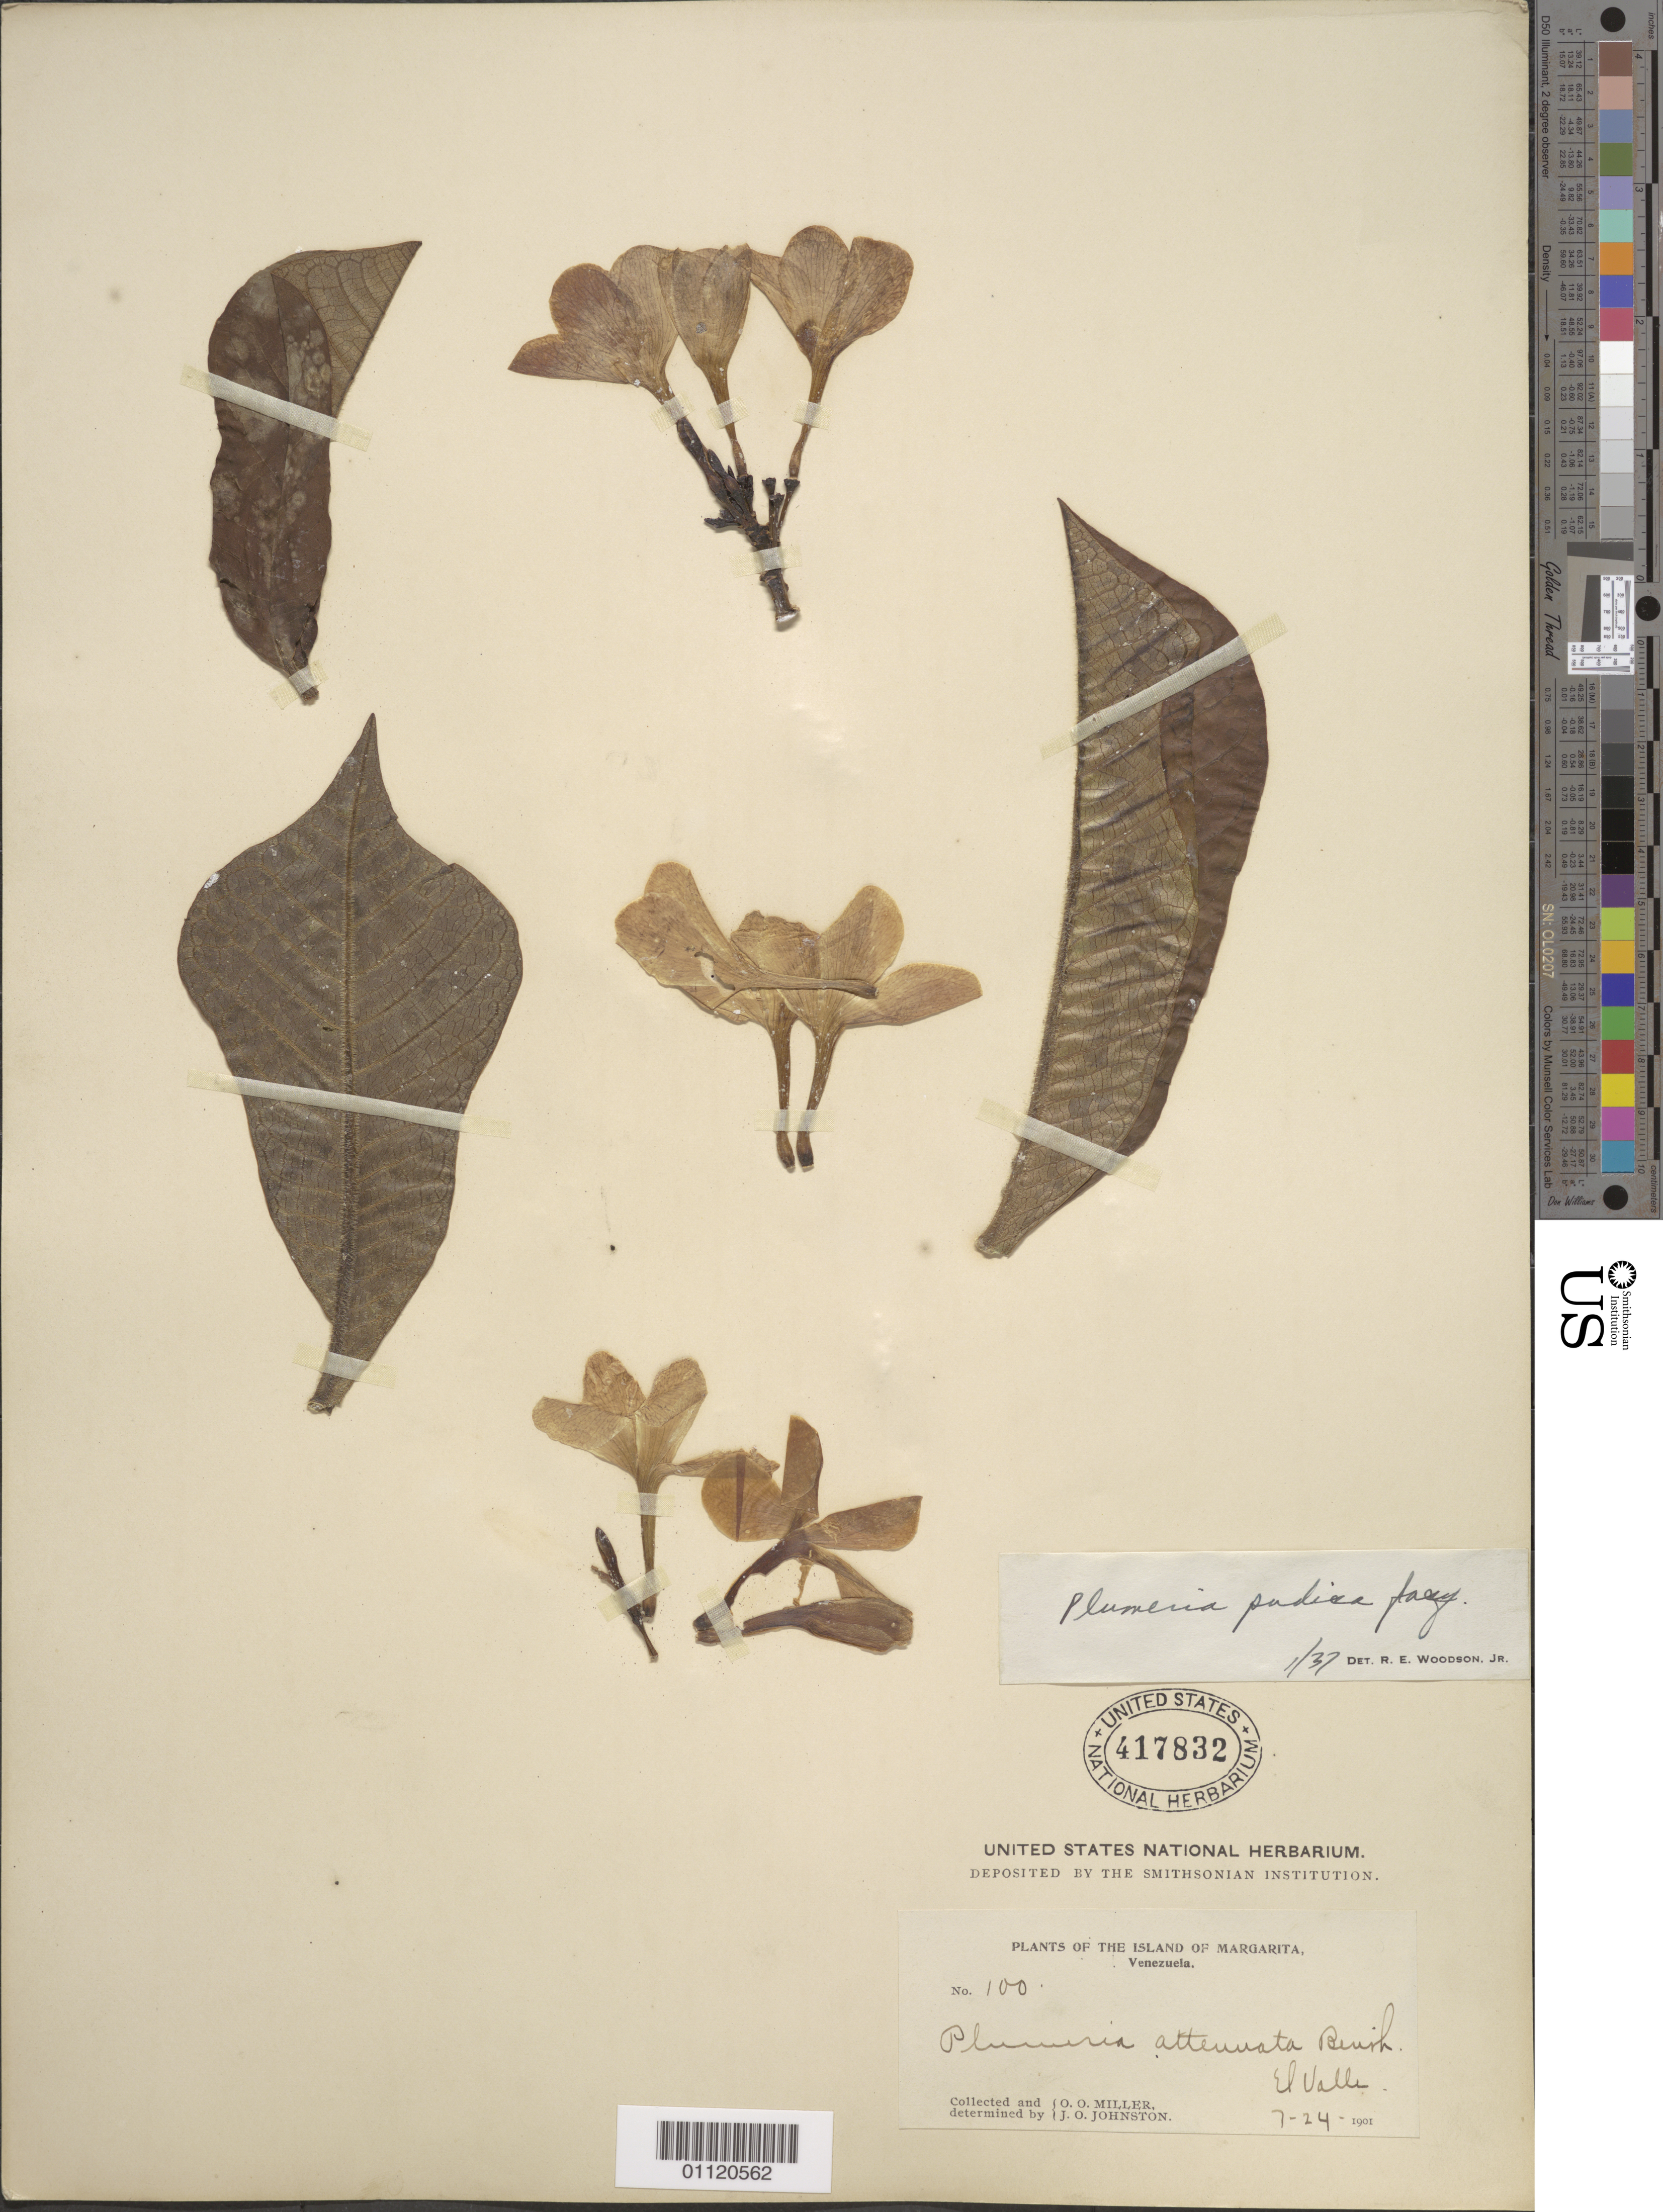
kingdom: Plantae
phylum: Tracheophyta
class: Magnoliopsida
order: Gentianales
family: Apocynaceae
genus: Plumeria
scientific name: Plumeria pudica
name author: Jacq.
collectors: O. O. Miller & J. Johnston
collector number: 100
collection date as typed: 24 Jul 1901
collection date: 1901-07-24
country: Venezuela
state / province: Nueva Esparta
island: Margarita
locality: El Valle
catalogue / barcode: US 417832